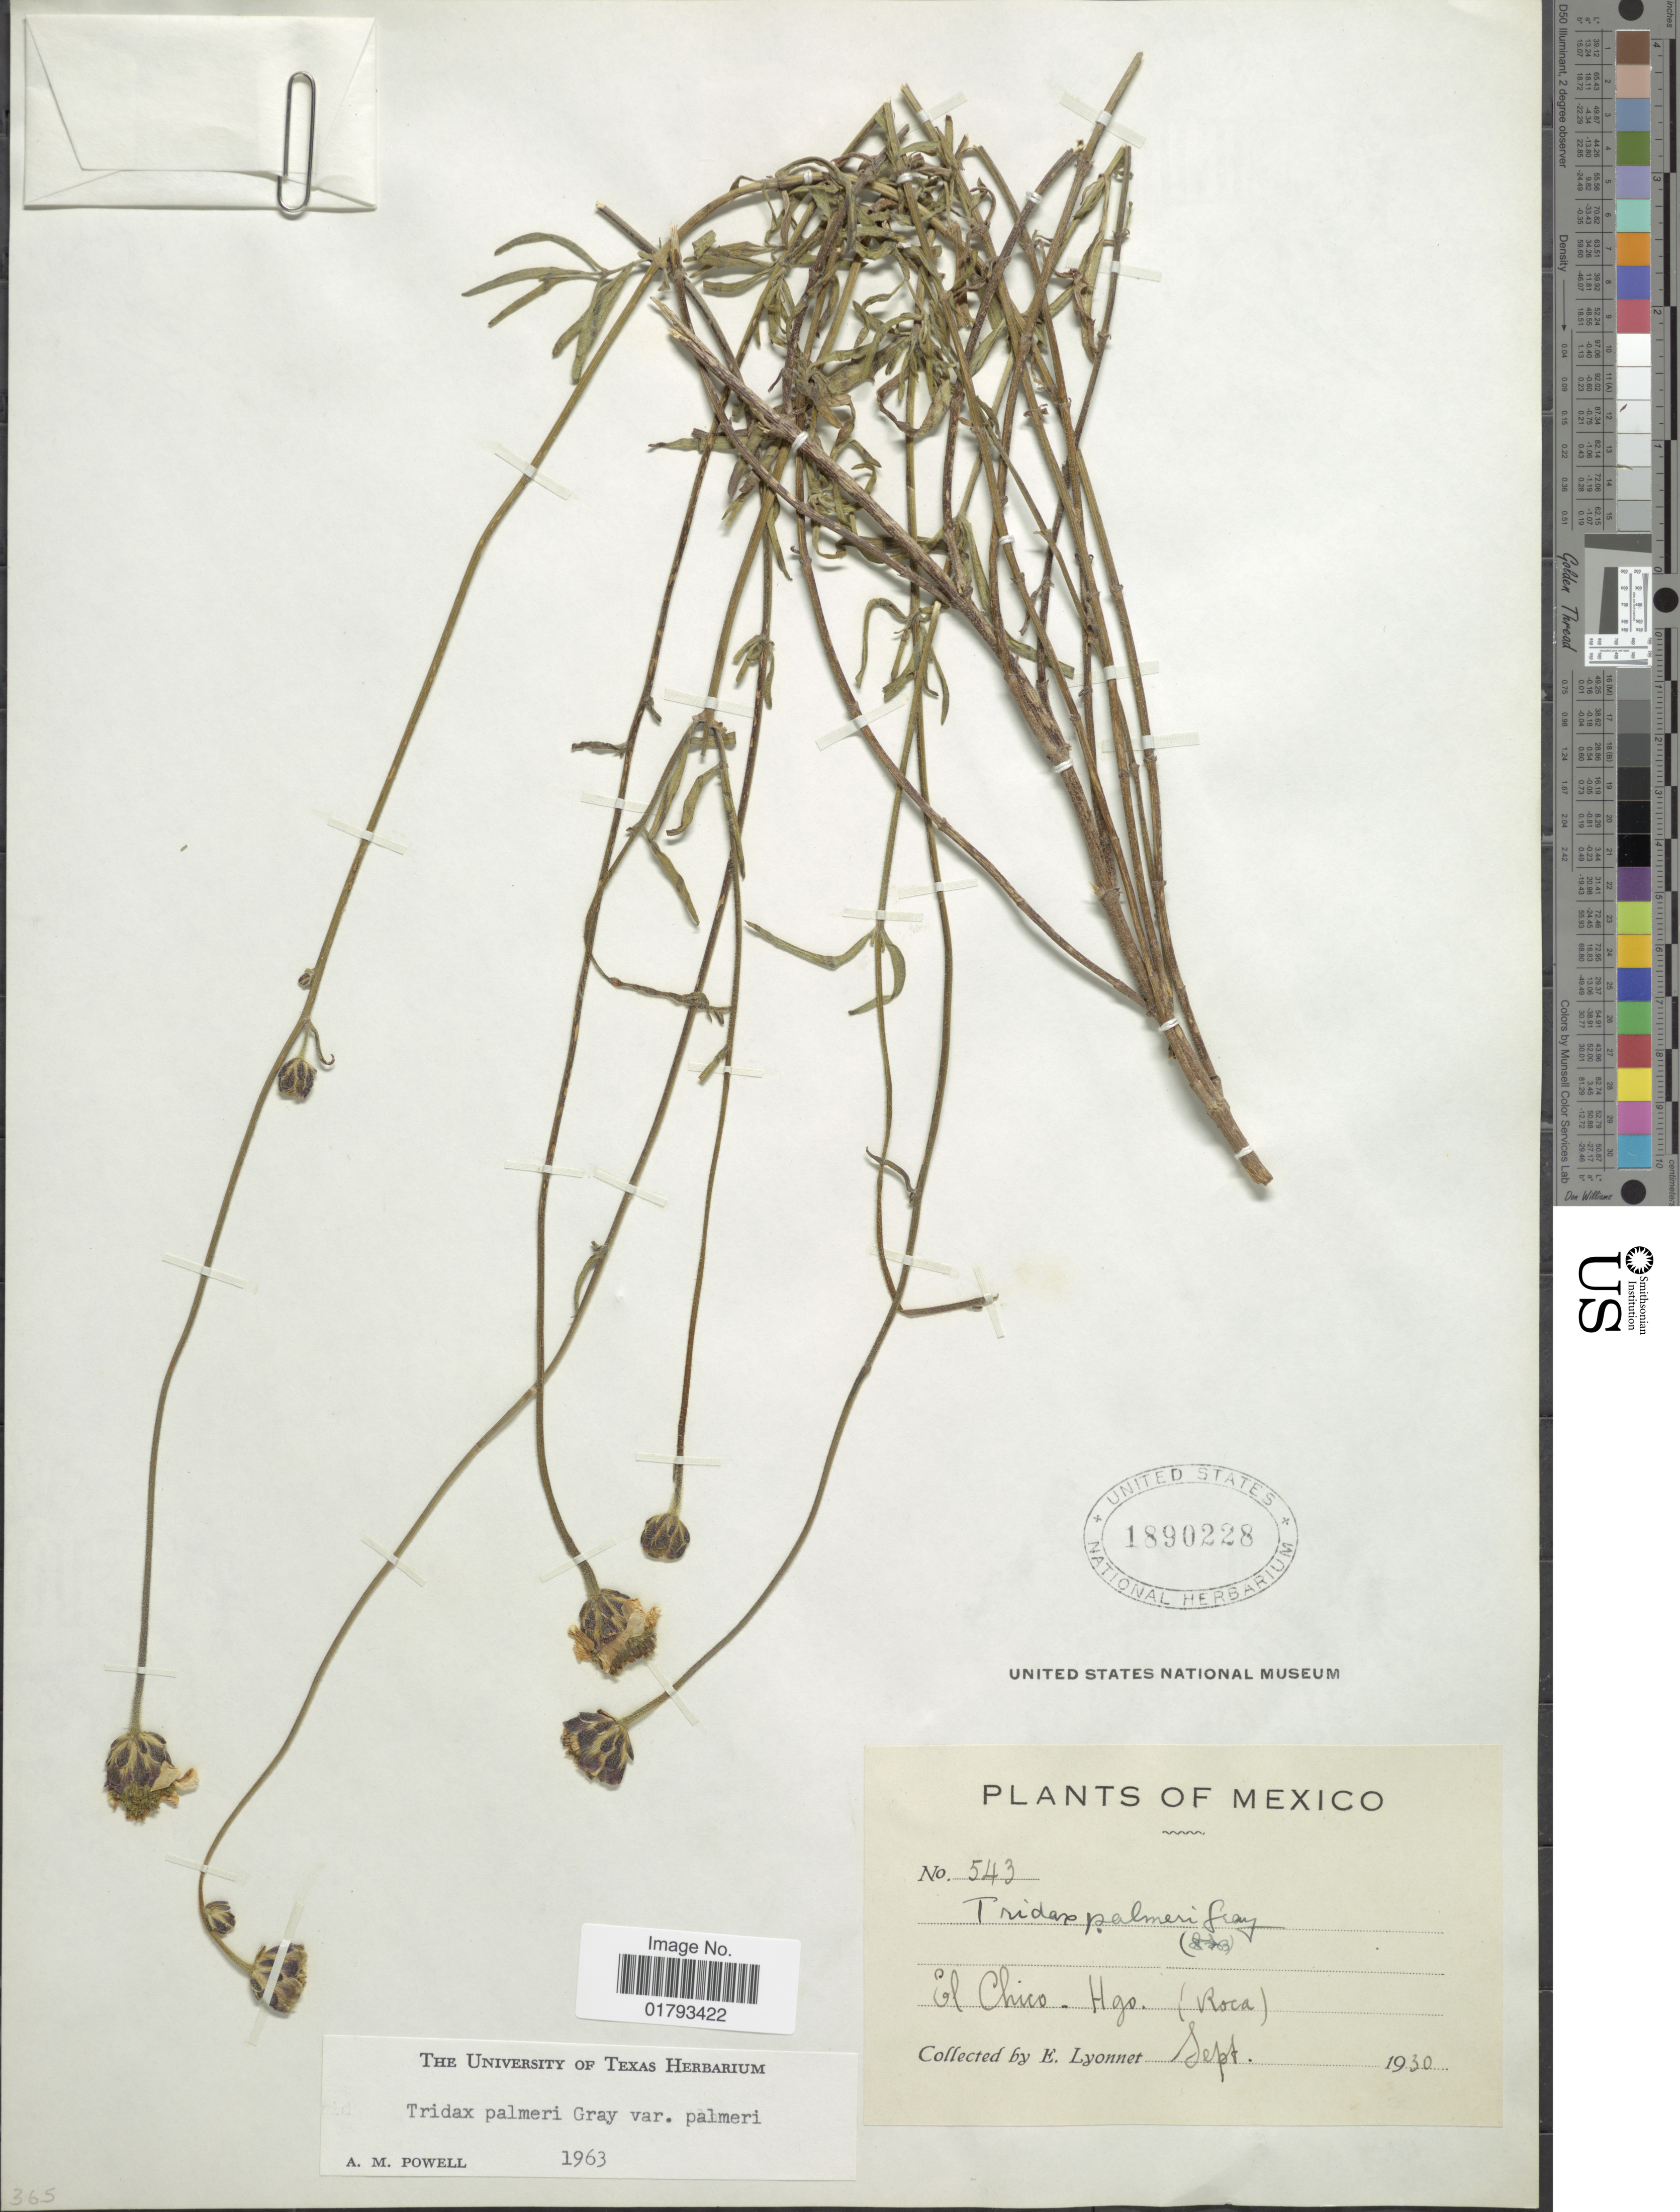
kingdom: Plantae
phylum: Tracheophyta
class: Magnoliopsida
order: Asterales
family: Asteraceae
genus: Tridax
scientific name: Tridax palmeri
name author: A. Gray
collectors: E. Lyonnet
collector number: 543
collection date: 1930-09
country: Mexico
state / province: Hidalgo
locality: El Chico - Hgo. (Roca).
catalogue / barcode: US 1890228